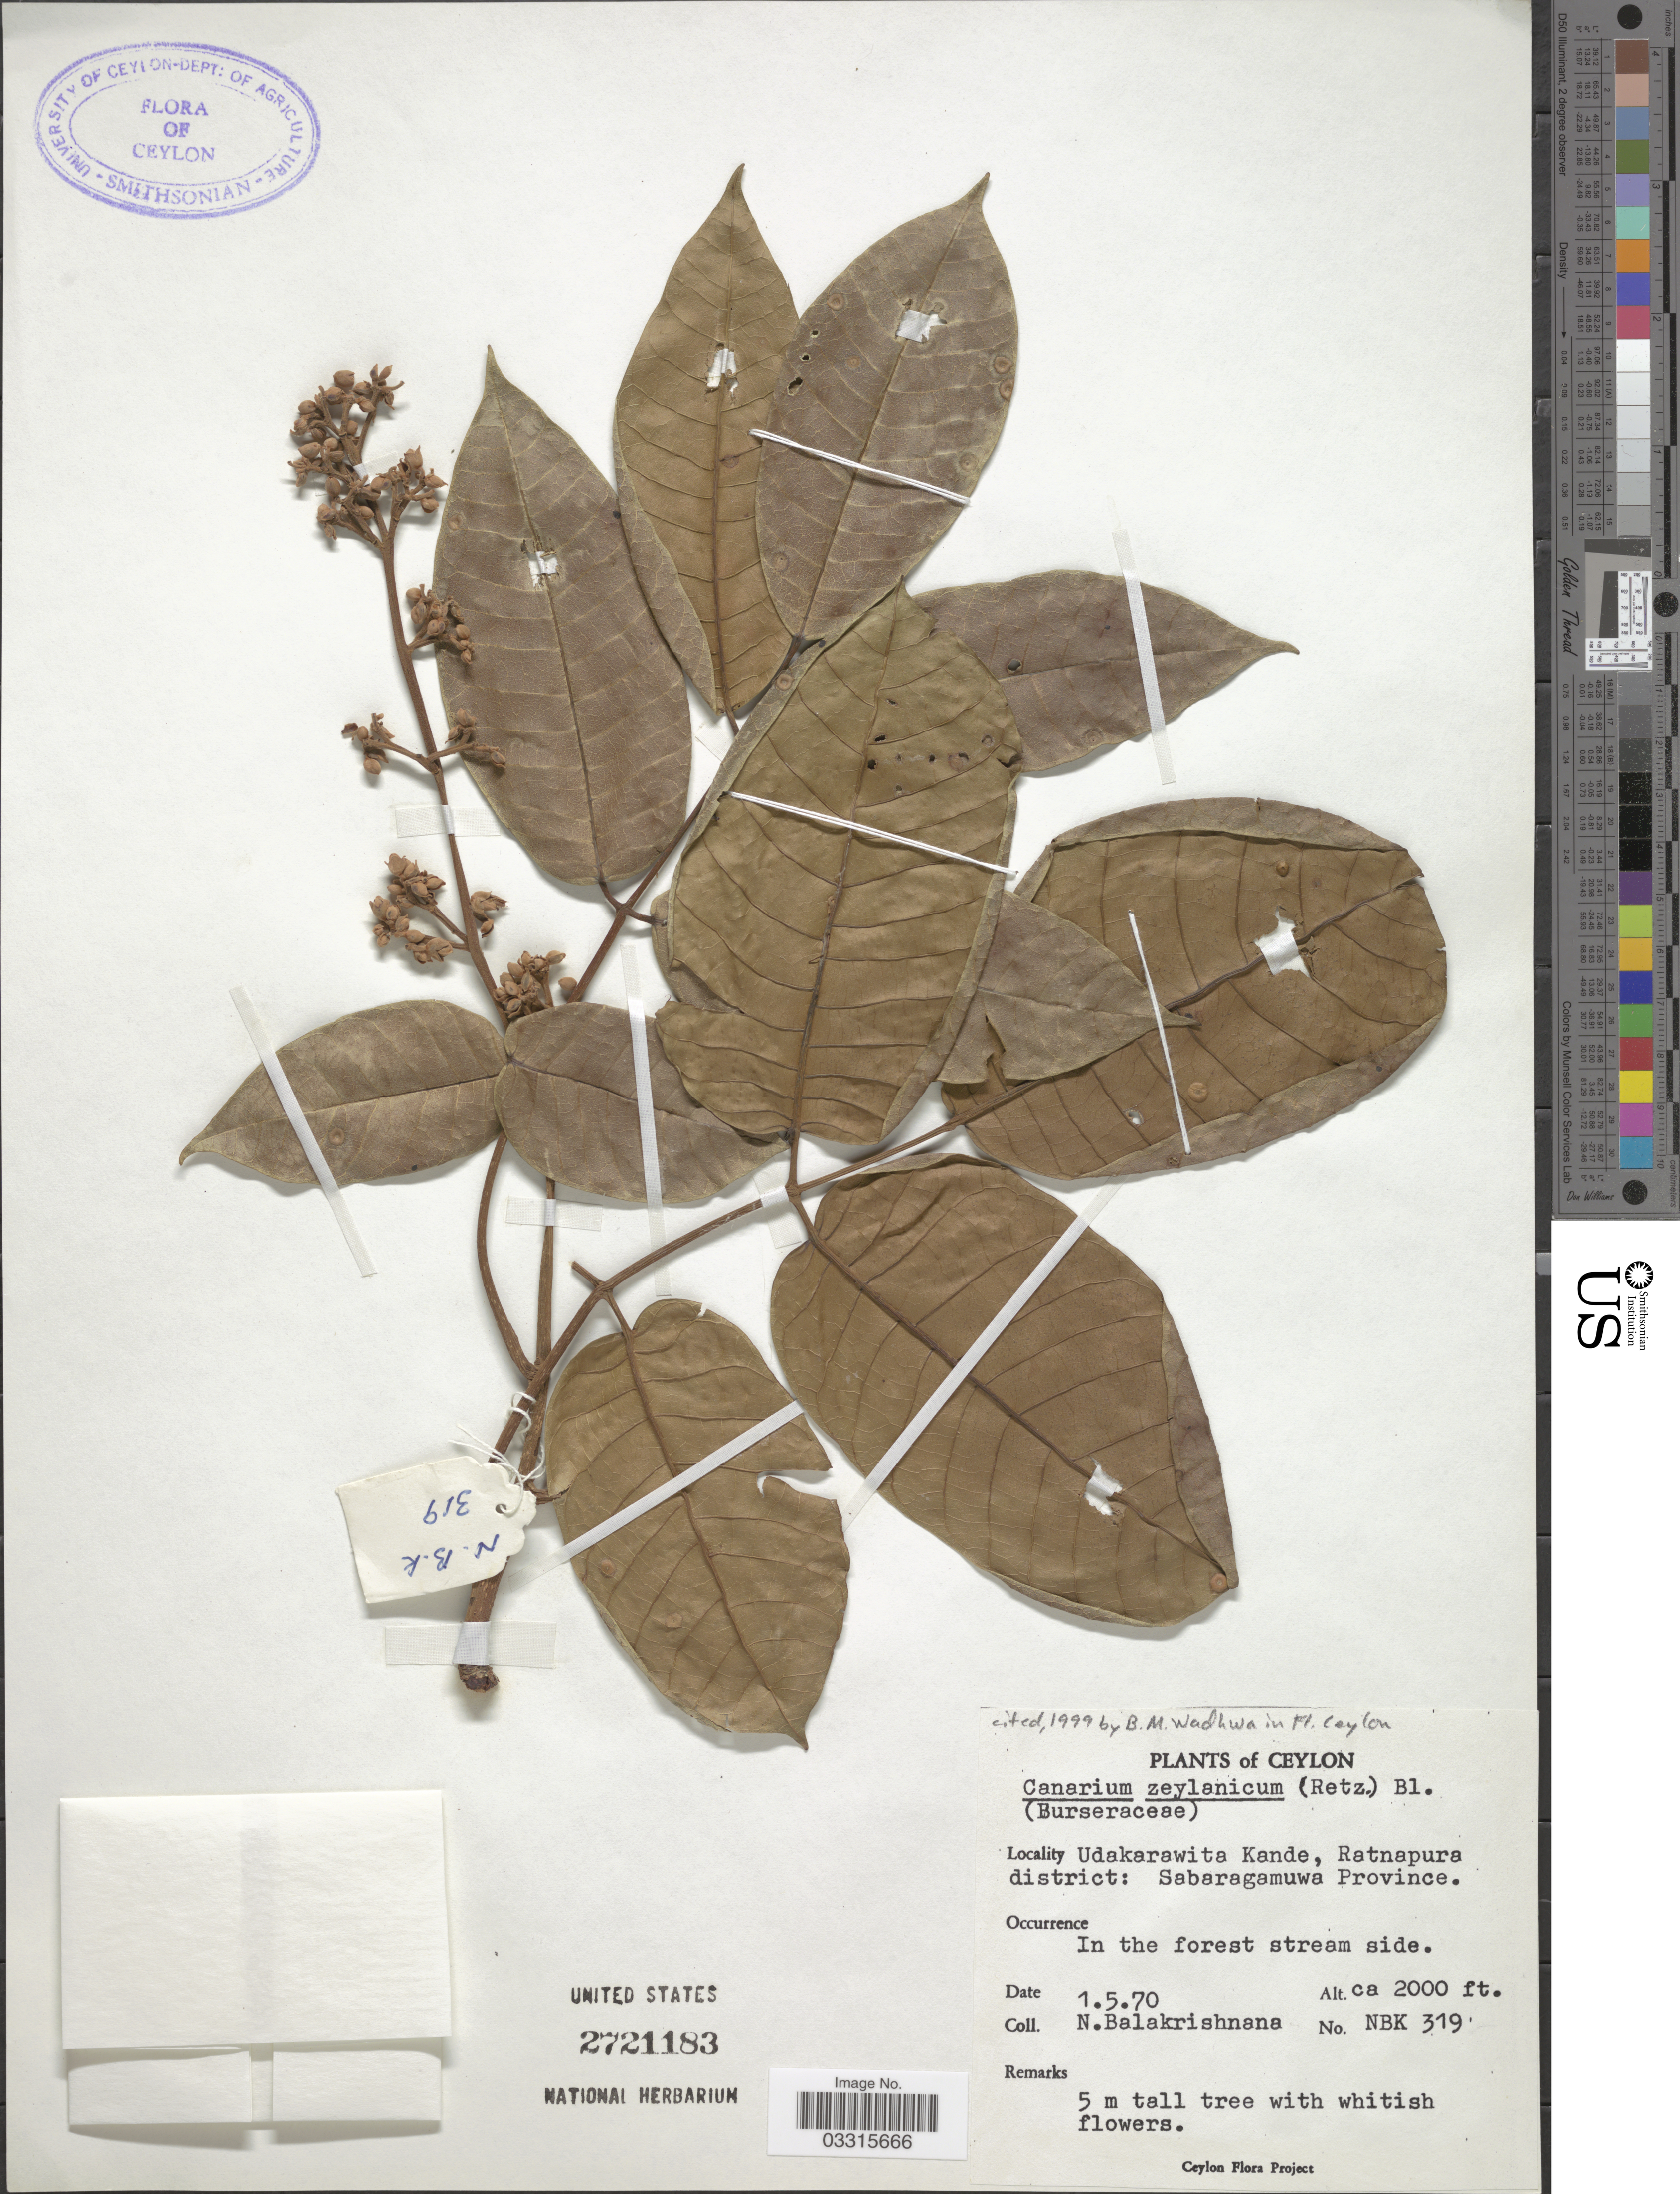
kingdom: Plantae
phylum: Tracheophyta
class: Magnoliopsida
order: Sapindales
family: Burseraceae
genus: Canarium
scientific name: Canarium zeylanicum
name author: (Retz.) Blume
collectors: N. Balakrishnan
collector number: NBK 319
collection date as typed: Transcribed d/m/y: 1/5/70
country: Sri Lanka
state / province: Sabaragamuwa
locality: Ceylon. Udakarawita Kande, Ratnapura district.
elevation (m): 610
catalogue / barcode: US 2721183